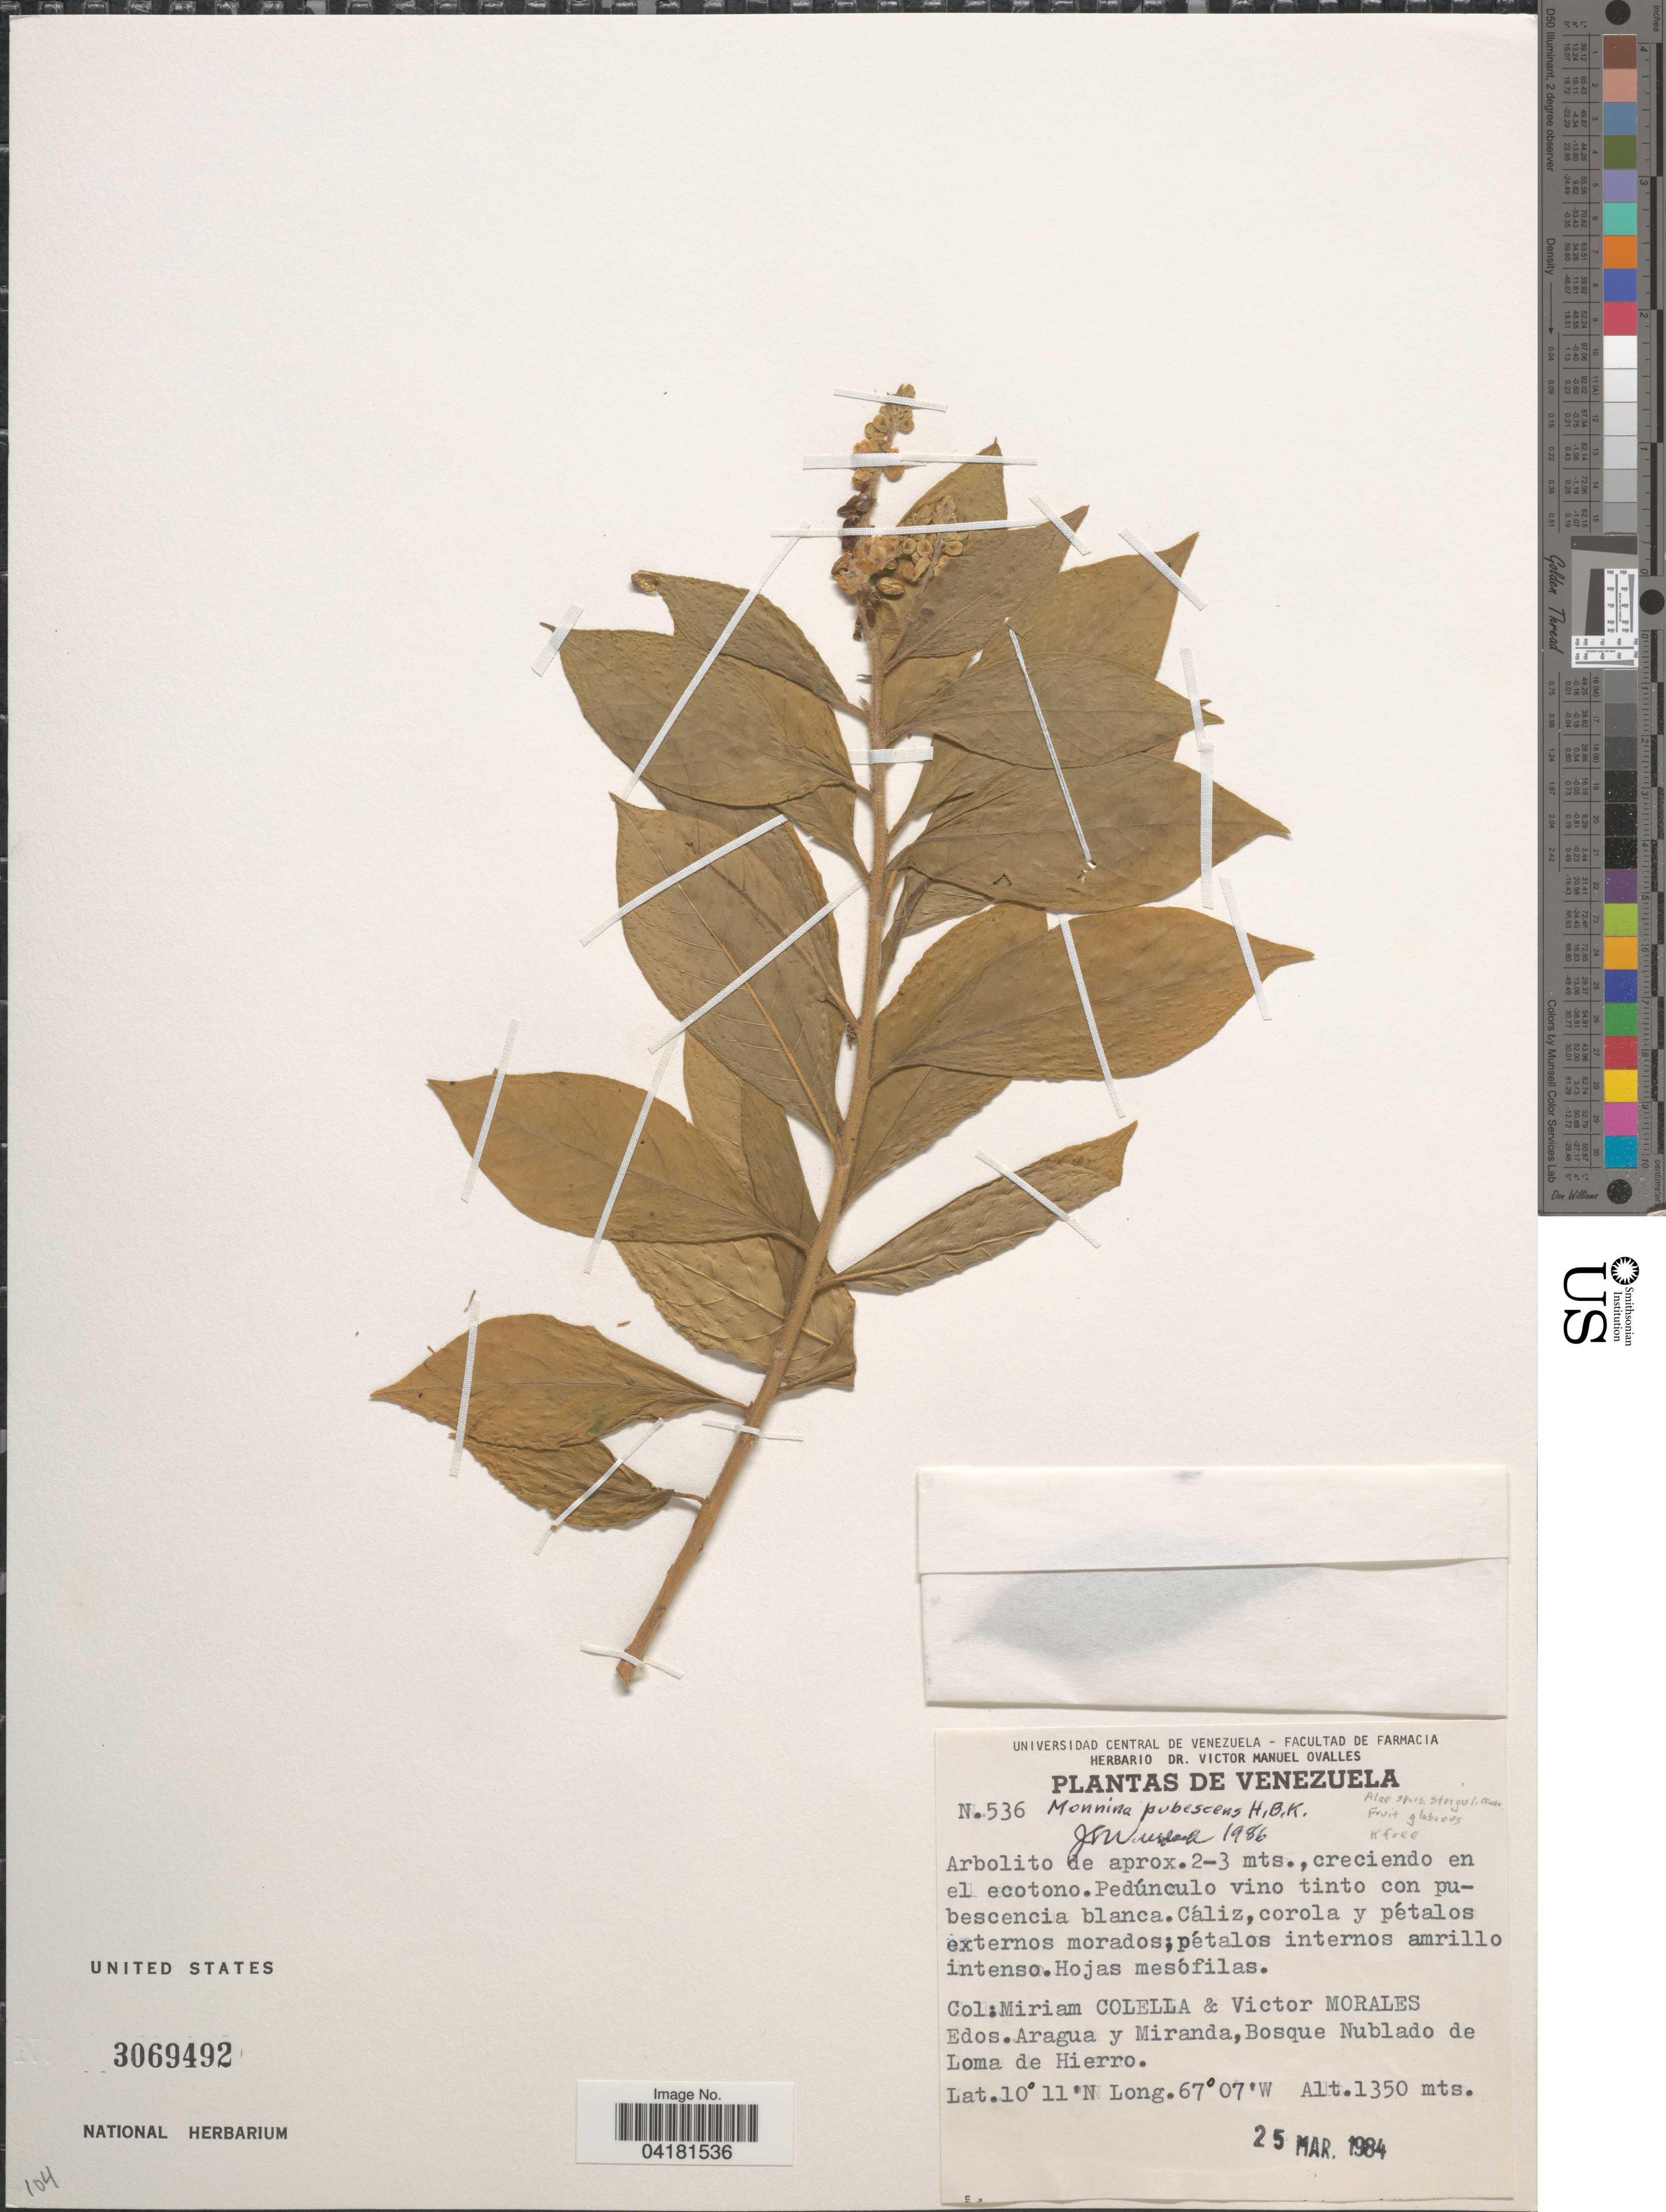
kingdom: Plantae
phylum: Tracheophyta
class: Magnoliopsida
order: Fabales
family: Polygalaceae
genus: Monnina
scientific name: Monnina pubescens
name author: Kunth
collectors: M. Colella & V. Morales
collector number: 536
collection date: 1984-03-25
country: Venezuela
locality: Edos. Aragua y Miranda, Bosque Nublado de Loma de Hierro.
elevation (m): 1350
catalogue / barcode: US 3069492